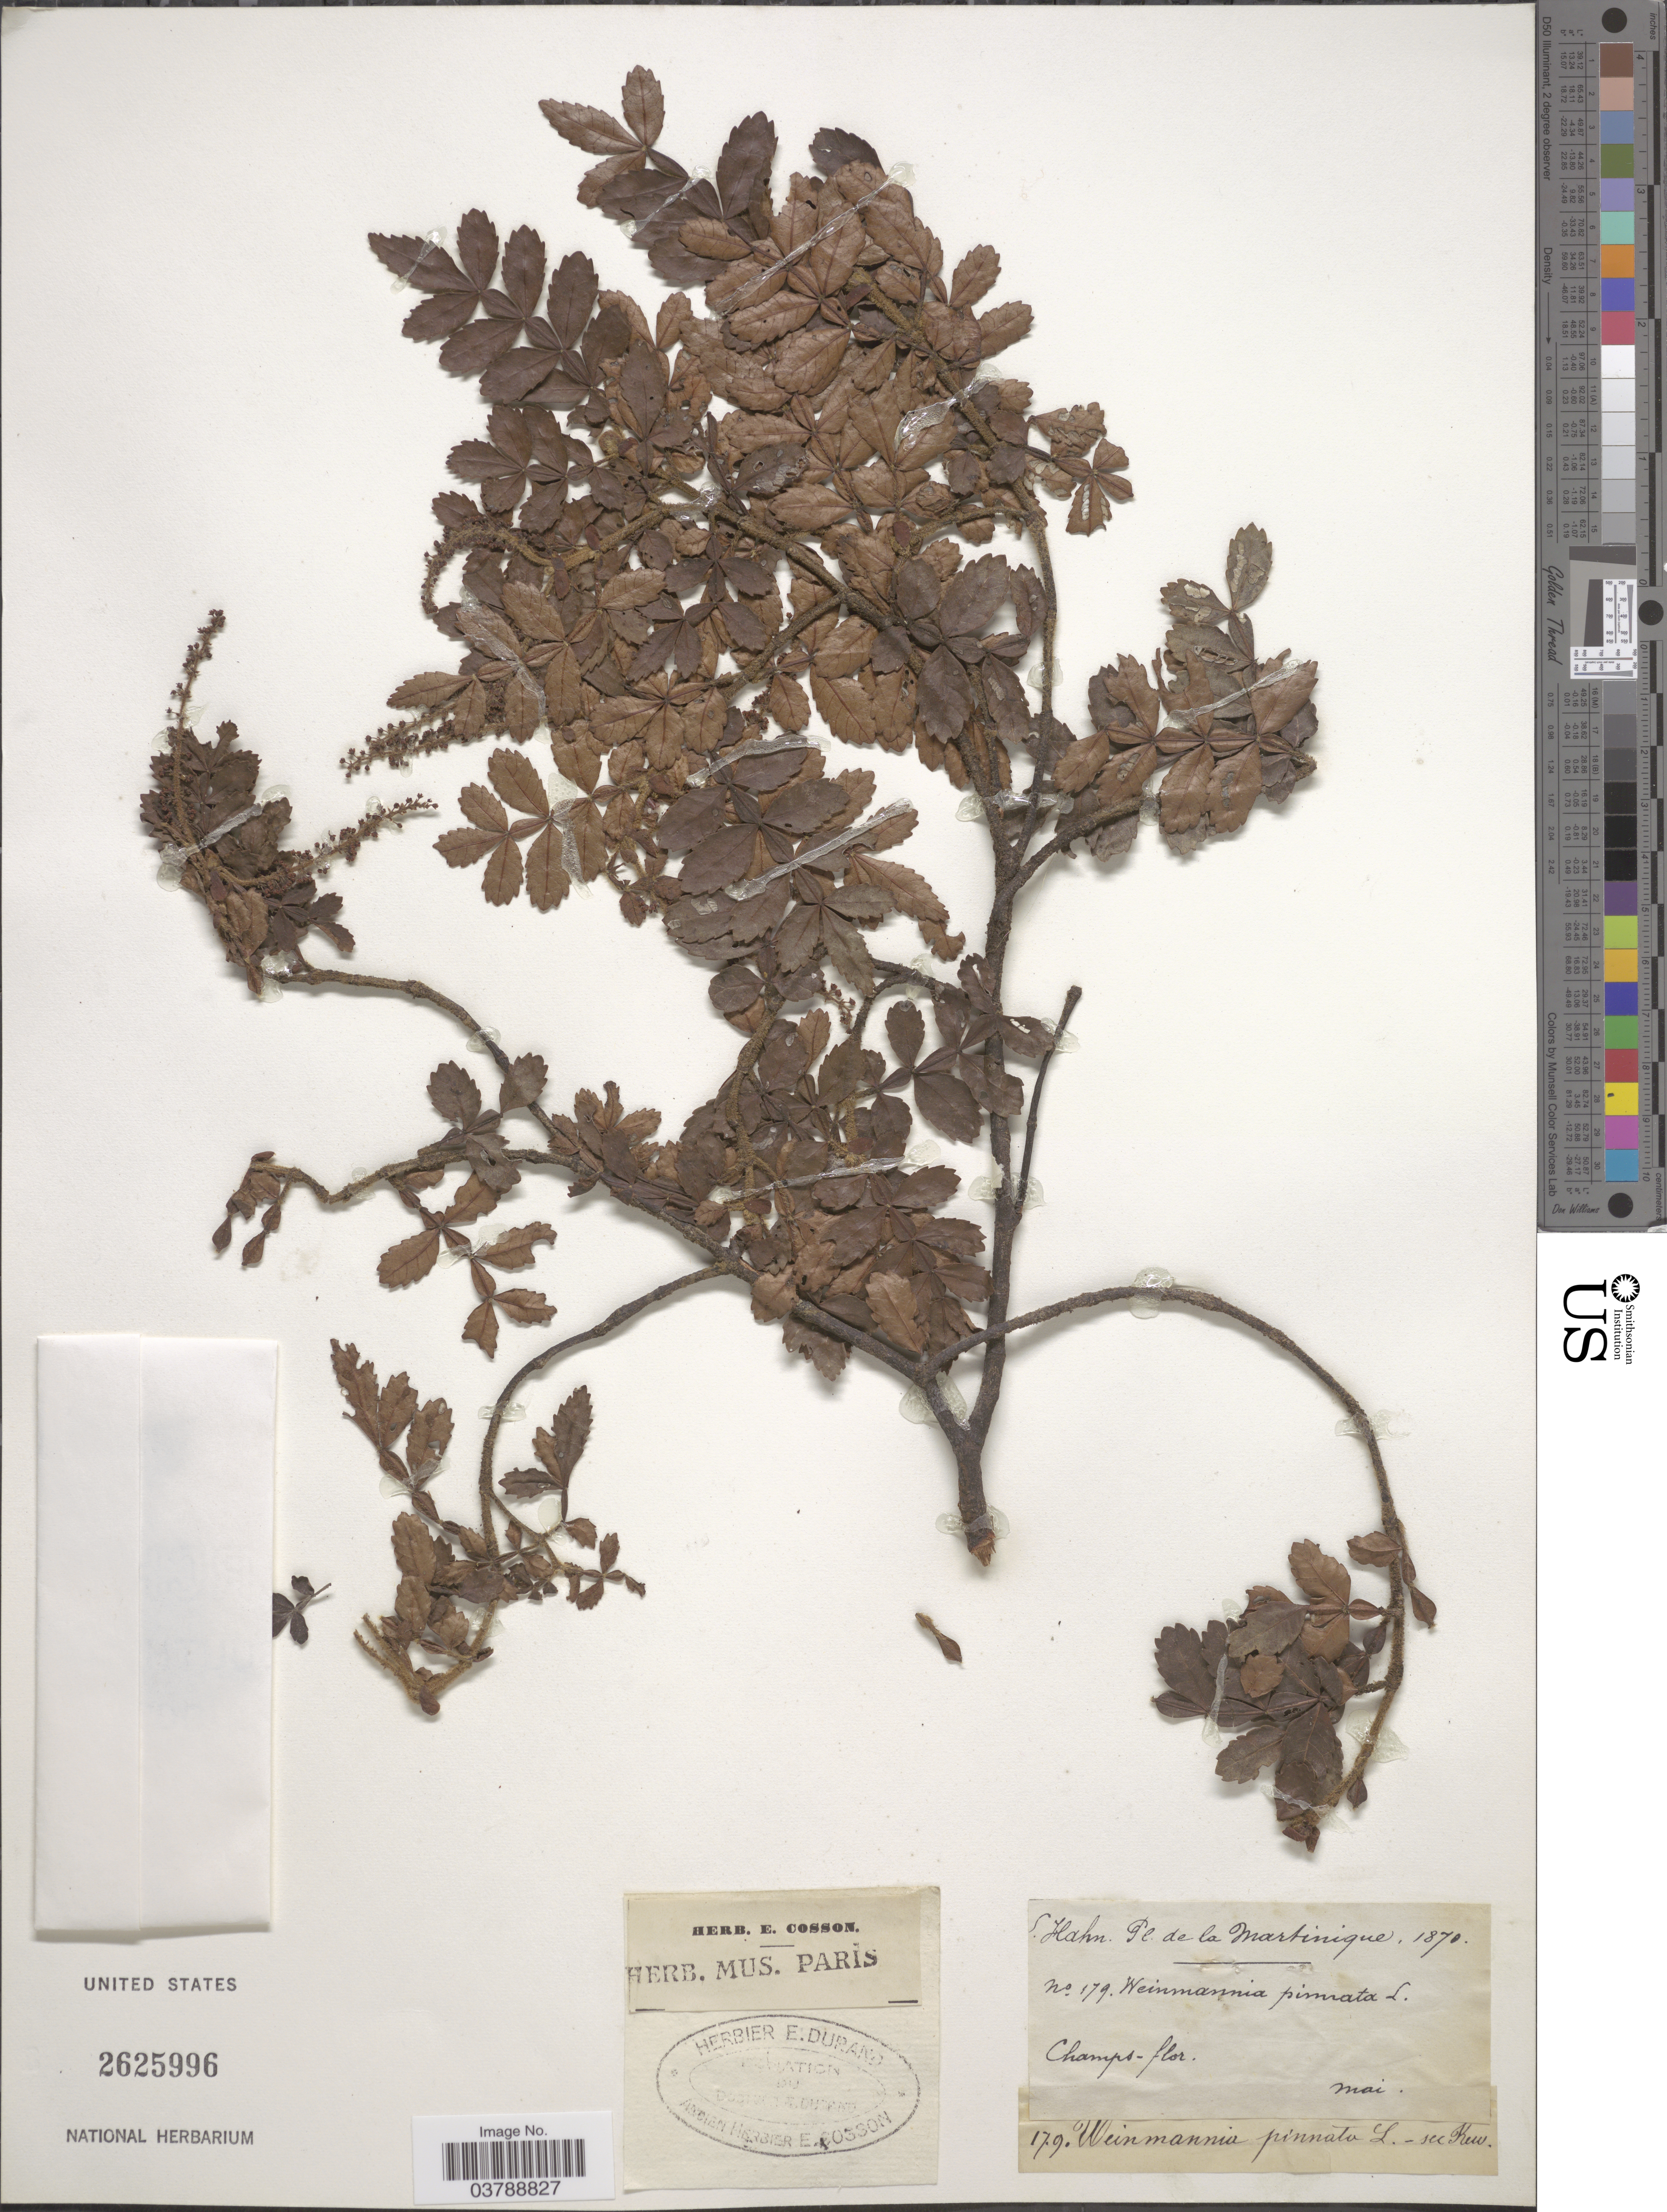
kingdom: Plantae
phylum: Tracheophyta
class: Magnoliopsida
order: Oxalidales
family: Cunoniaceae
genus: Weinmannia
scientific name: Weinmannia pinnata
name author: L.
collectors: S. Hahn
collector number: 179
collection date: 1870-05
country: Martinique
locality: Champs.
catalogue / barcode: US 2625996